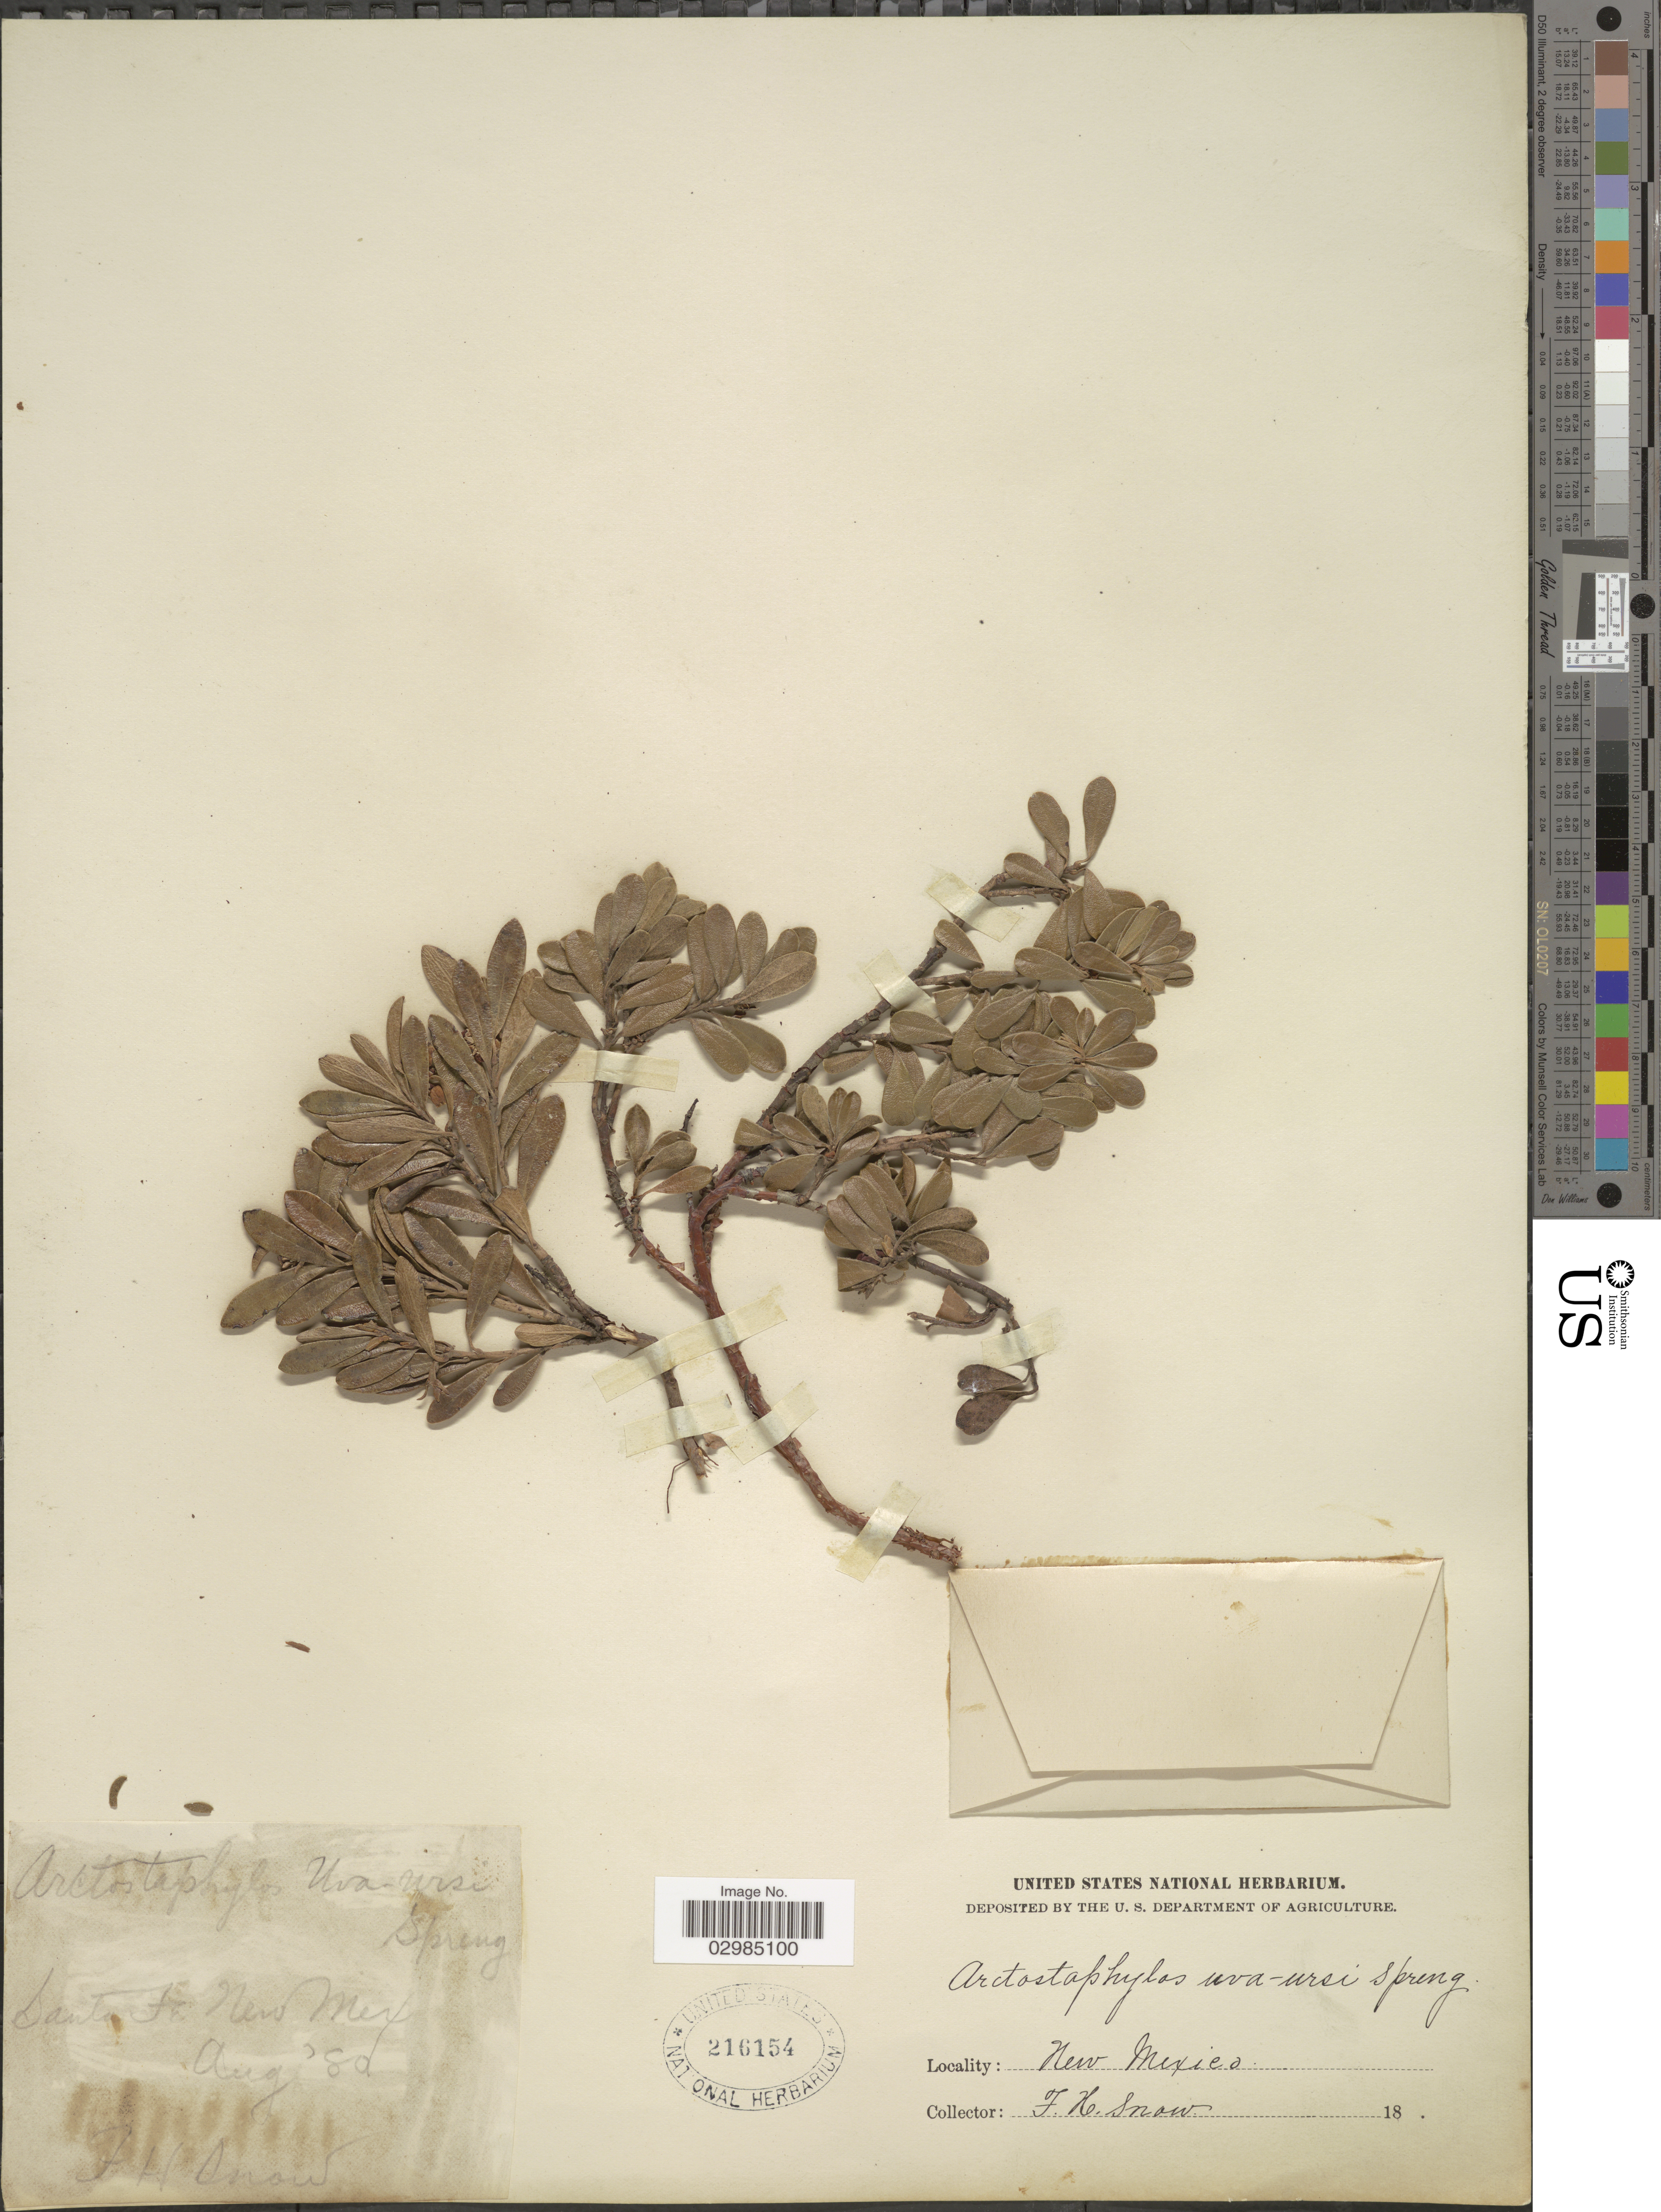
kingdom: Plantae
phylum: Tracheophyta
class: Magnoliopsida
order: Ericales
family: Ericaceae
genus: Arctostaphylos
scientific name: Arctostaphylos uva-ursi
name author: (L.) Spreng.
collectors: F. H. Snow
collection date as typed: Transcribed d/m/y: /8/80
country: United States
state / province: New Mexico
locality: Santa Fe.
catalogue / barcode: US 216154